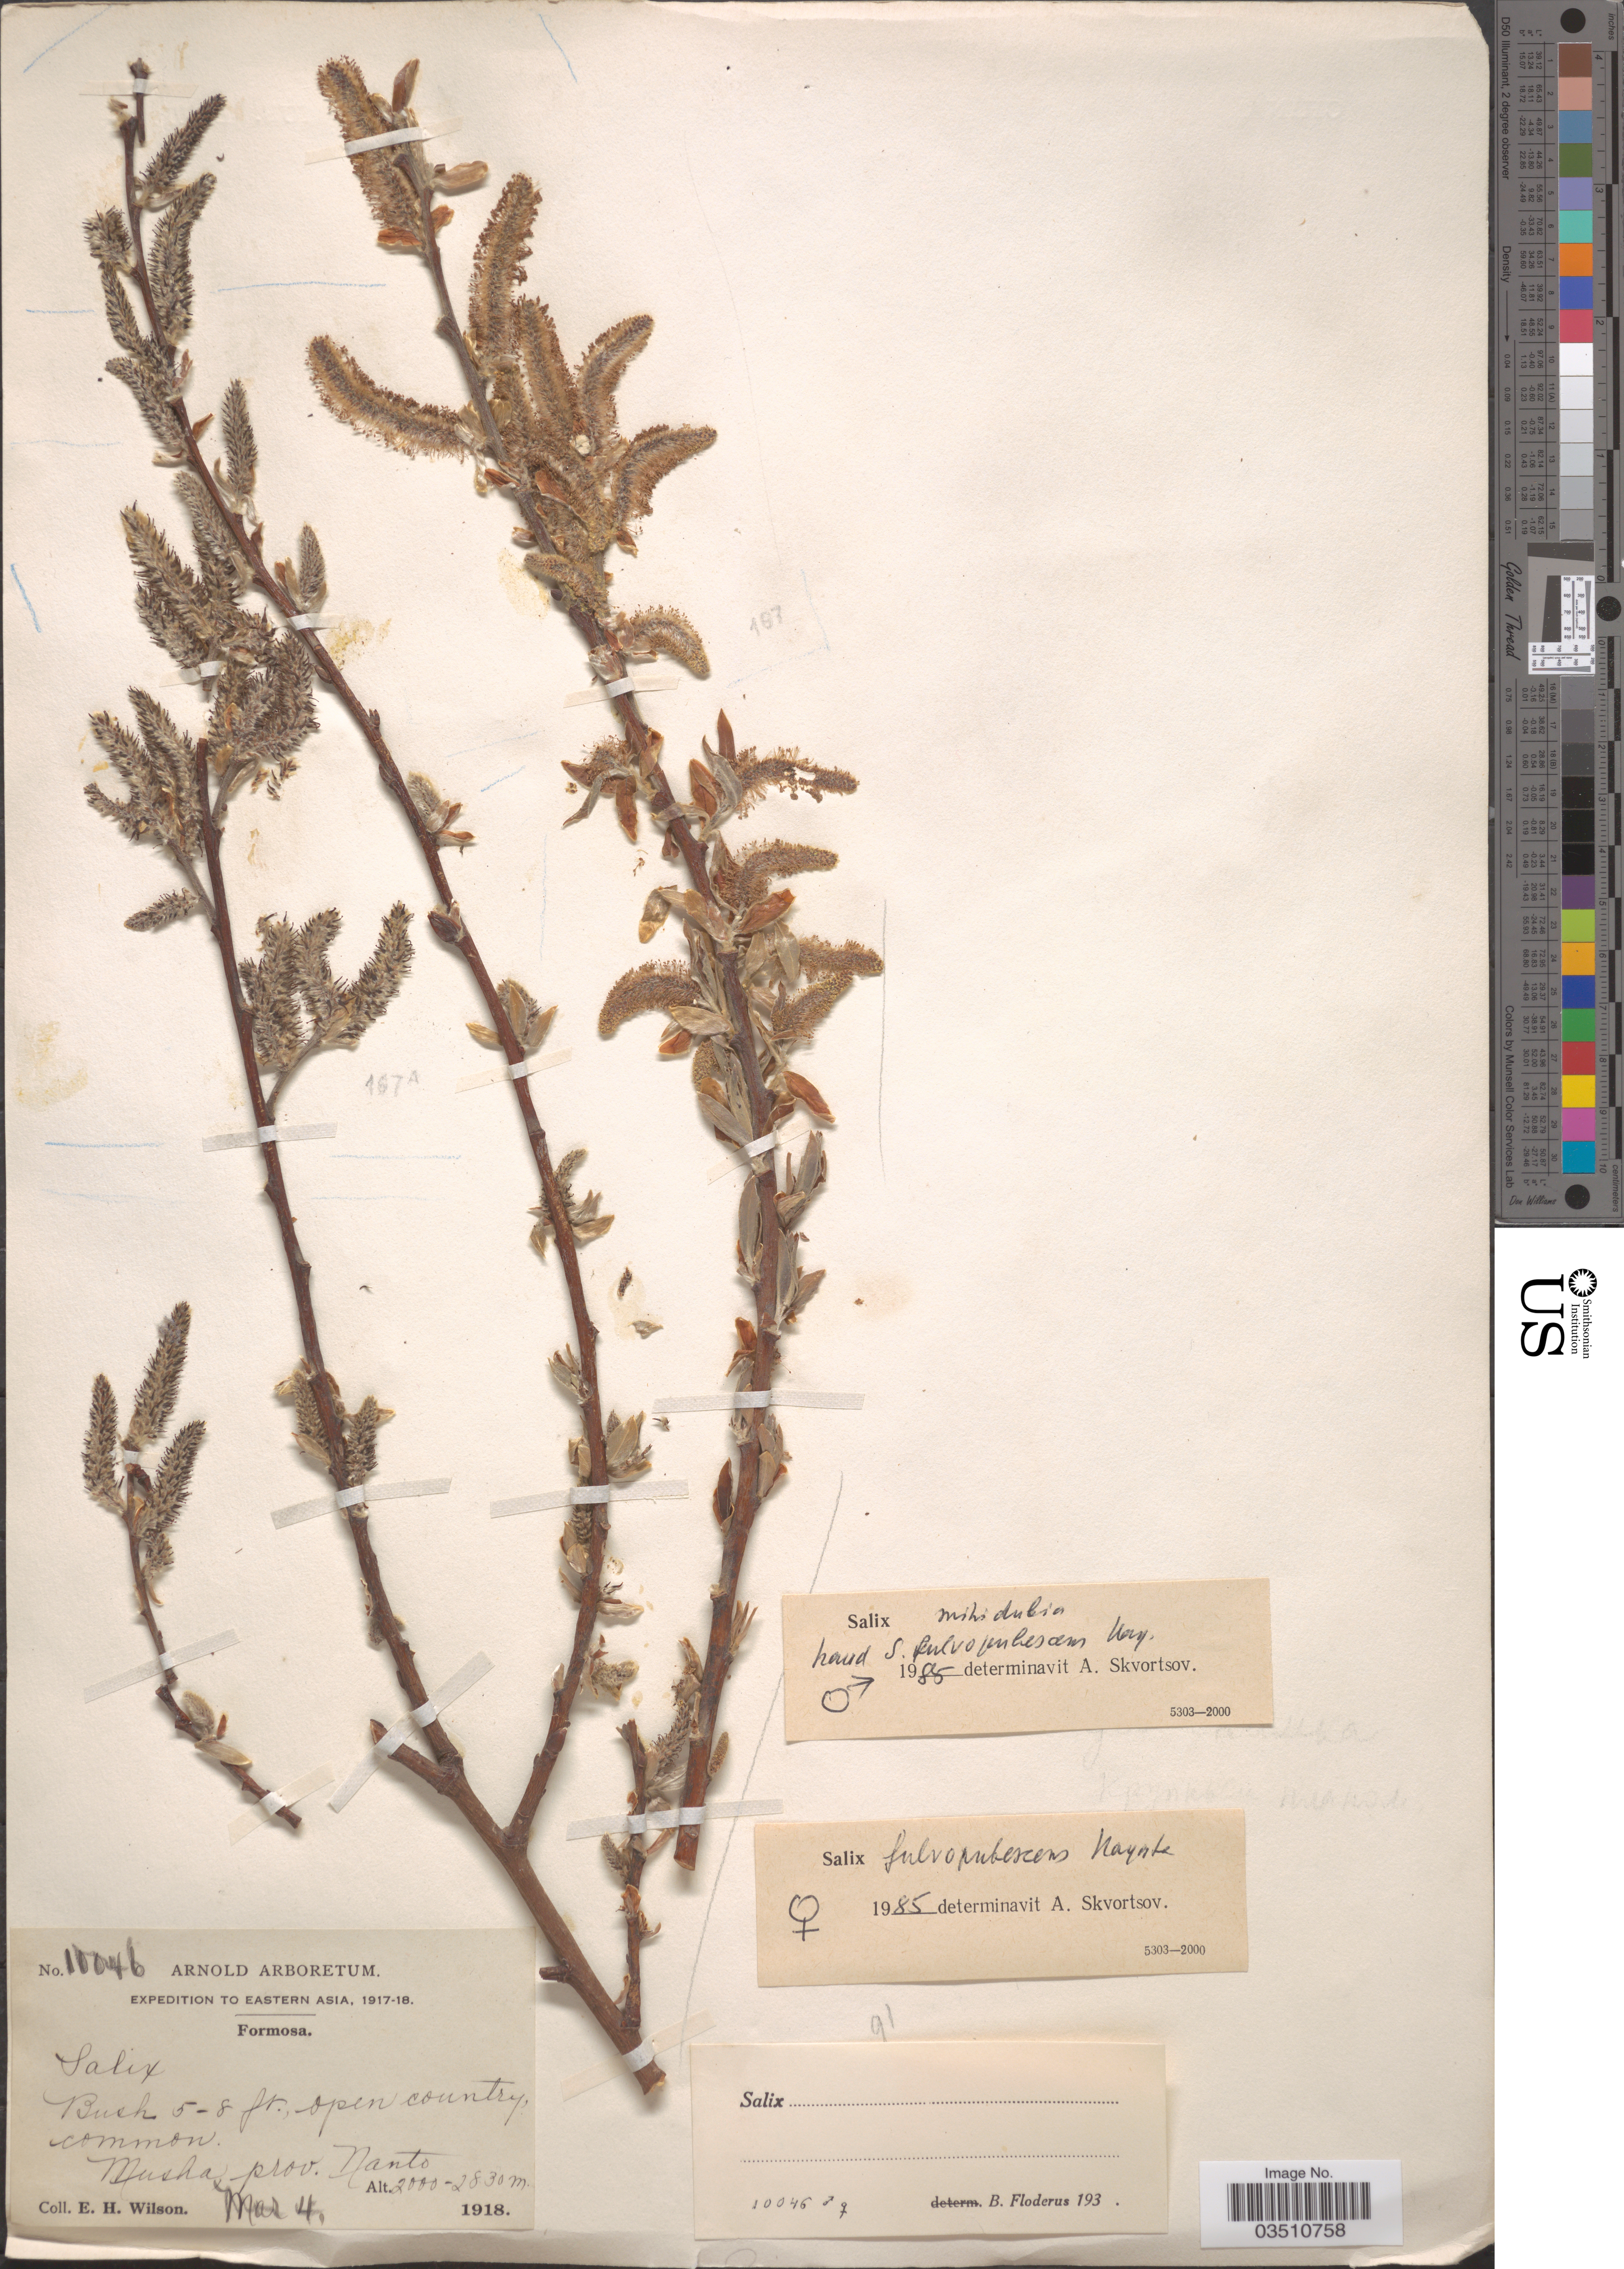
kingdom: Plantae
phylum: Tracheophyta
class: Magnoliopsida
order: Malpighiales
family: Salicaceae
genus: Salix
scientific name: Salix fulvopubescens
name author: Hayata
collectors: E. Wilson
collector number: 10046?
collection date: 1918-03-04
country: Taiwan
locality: Formosa. Musha, prov. Nanto.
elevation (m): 2000